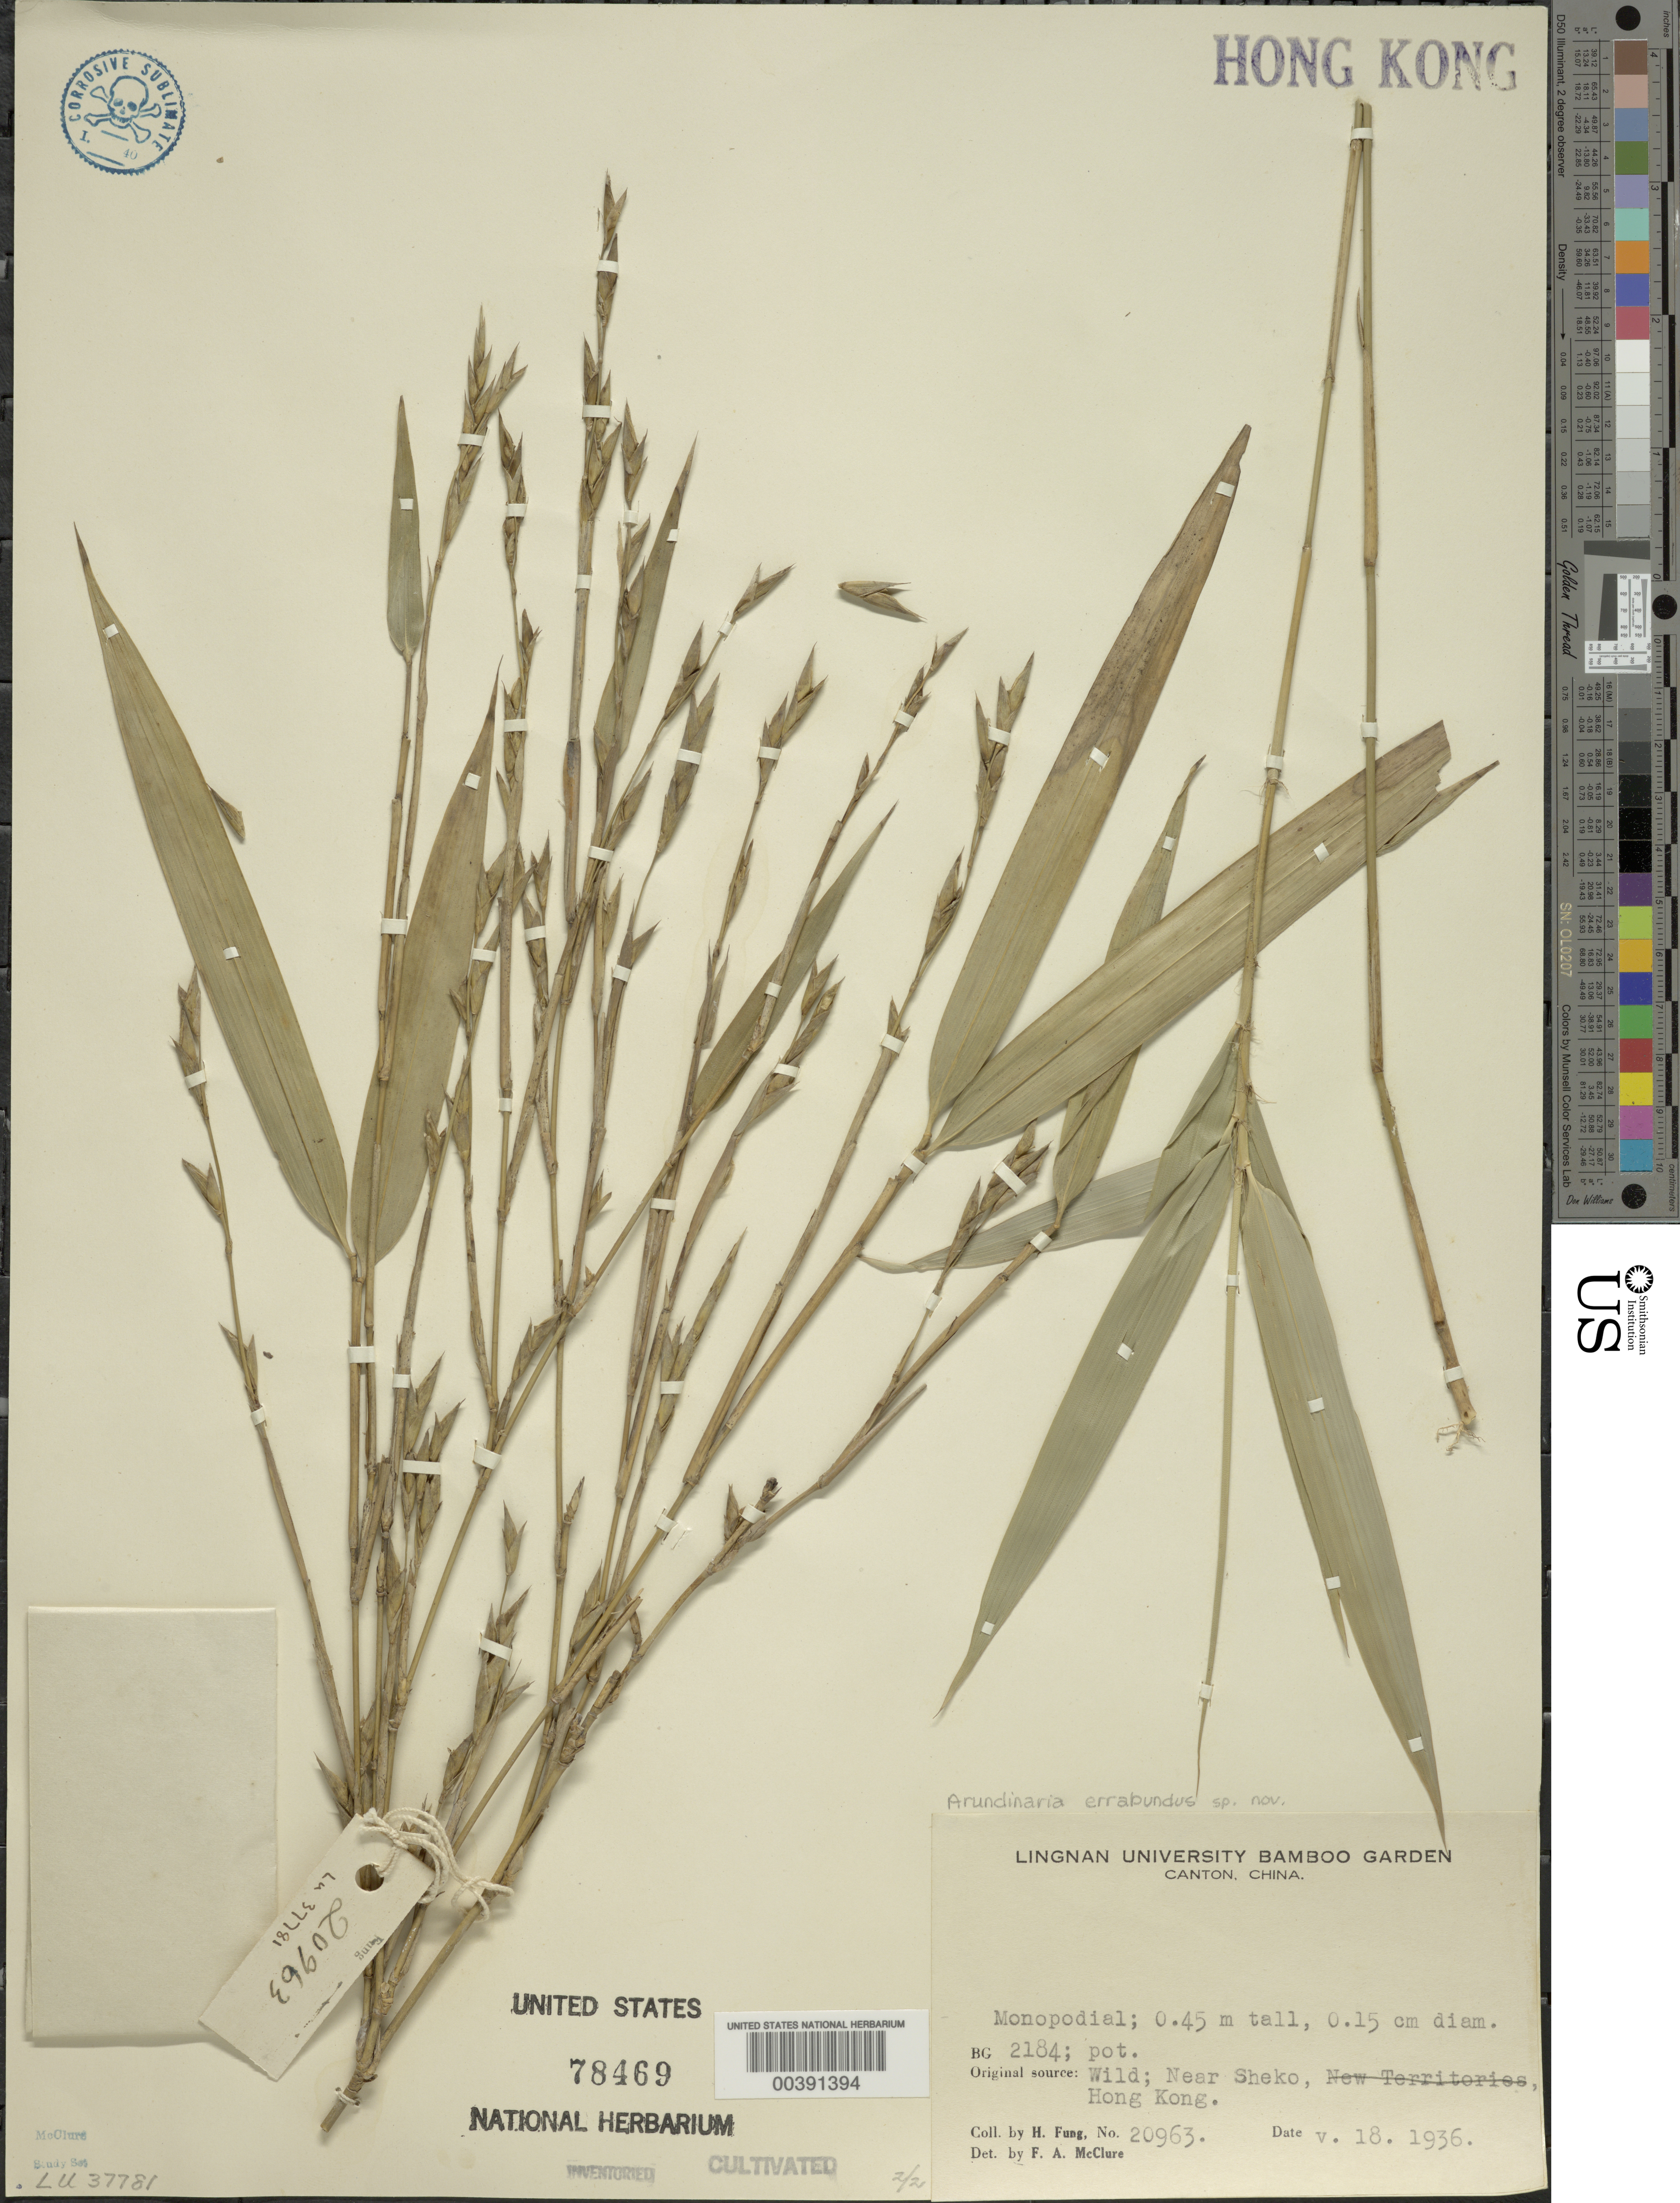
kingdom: Plantae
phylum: Tracheophyta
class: Liliopsida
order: Poales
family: Poaceae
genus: Arundinaria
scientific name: Arundinaria sp.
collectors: H. L. Fung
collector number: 20963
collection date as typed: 18 May 1936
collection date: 1936-05-18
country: China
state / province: Guangdong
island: Honam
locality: Lingnan University Bamboo Garden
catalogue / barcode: US 78469